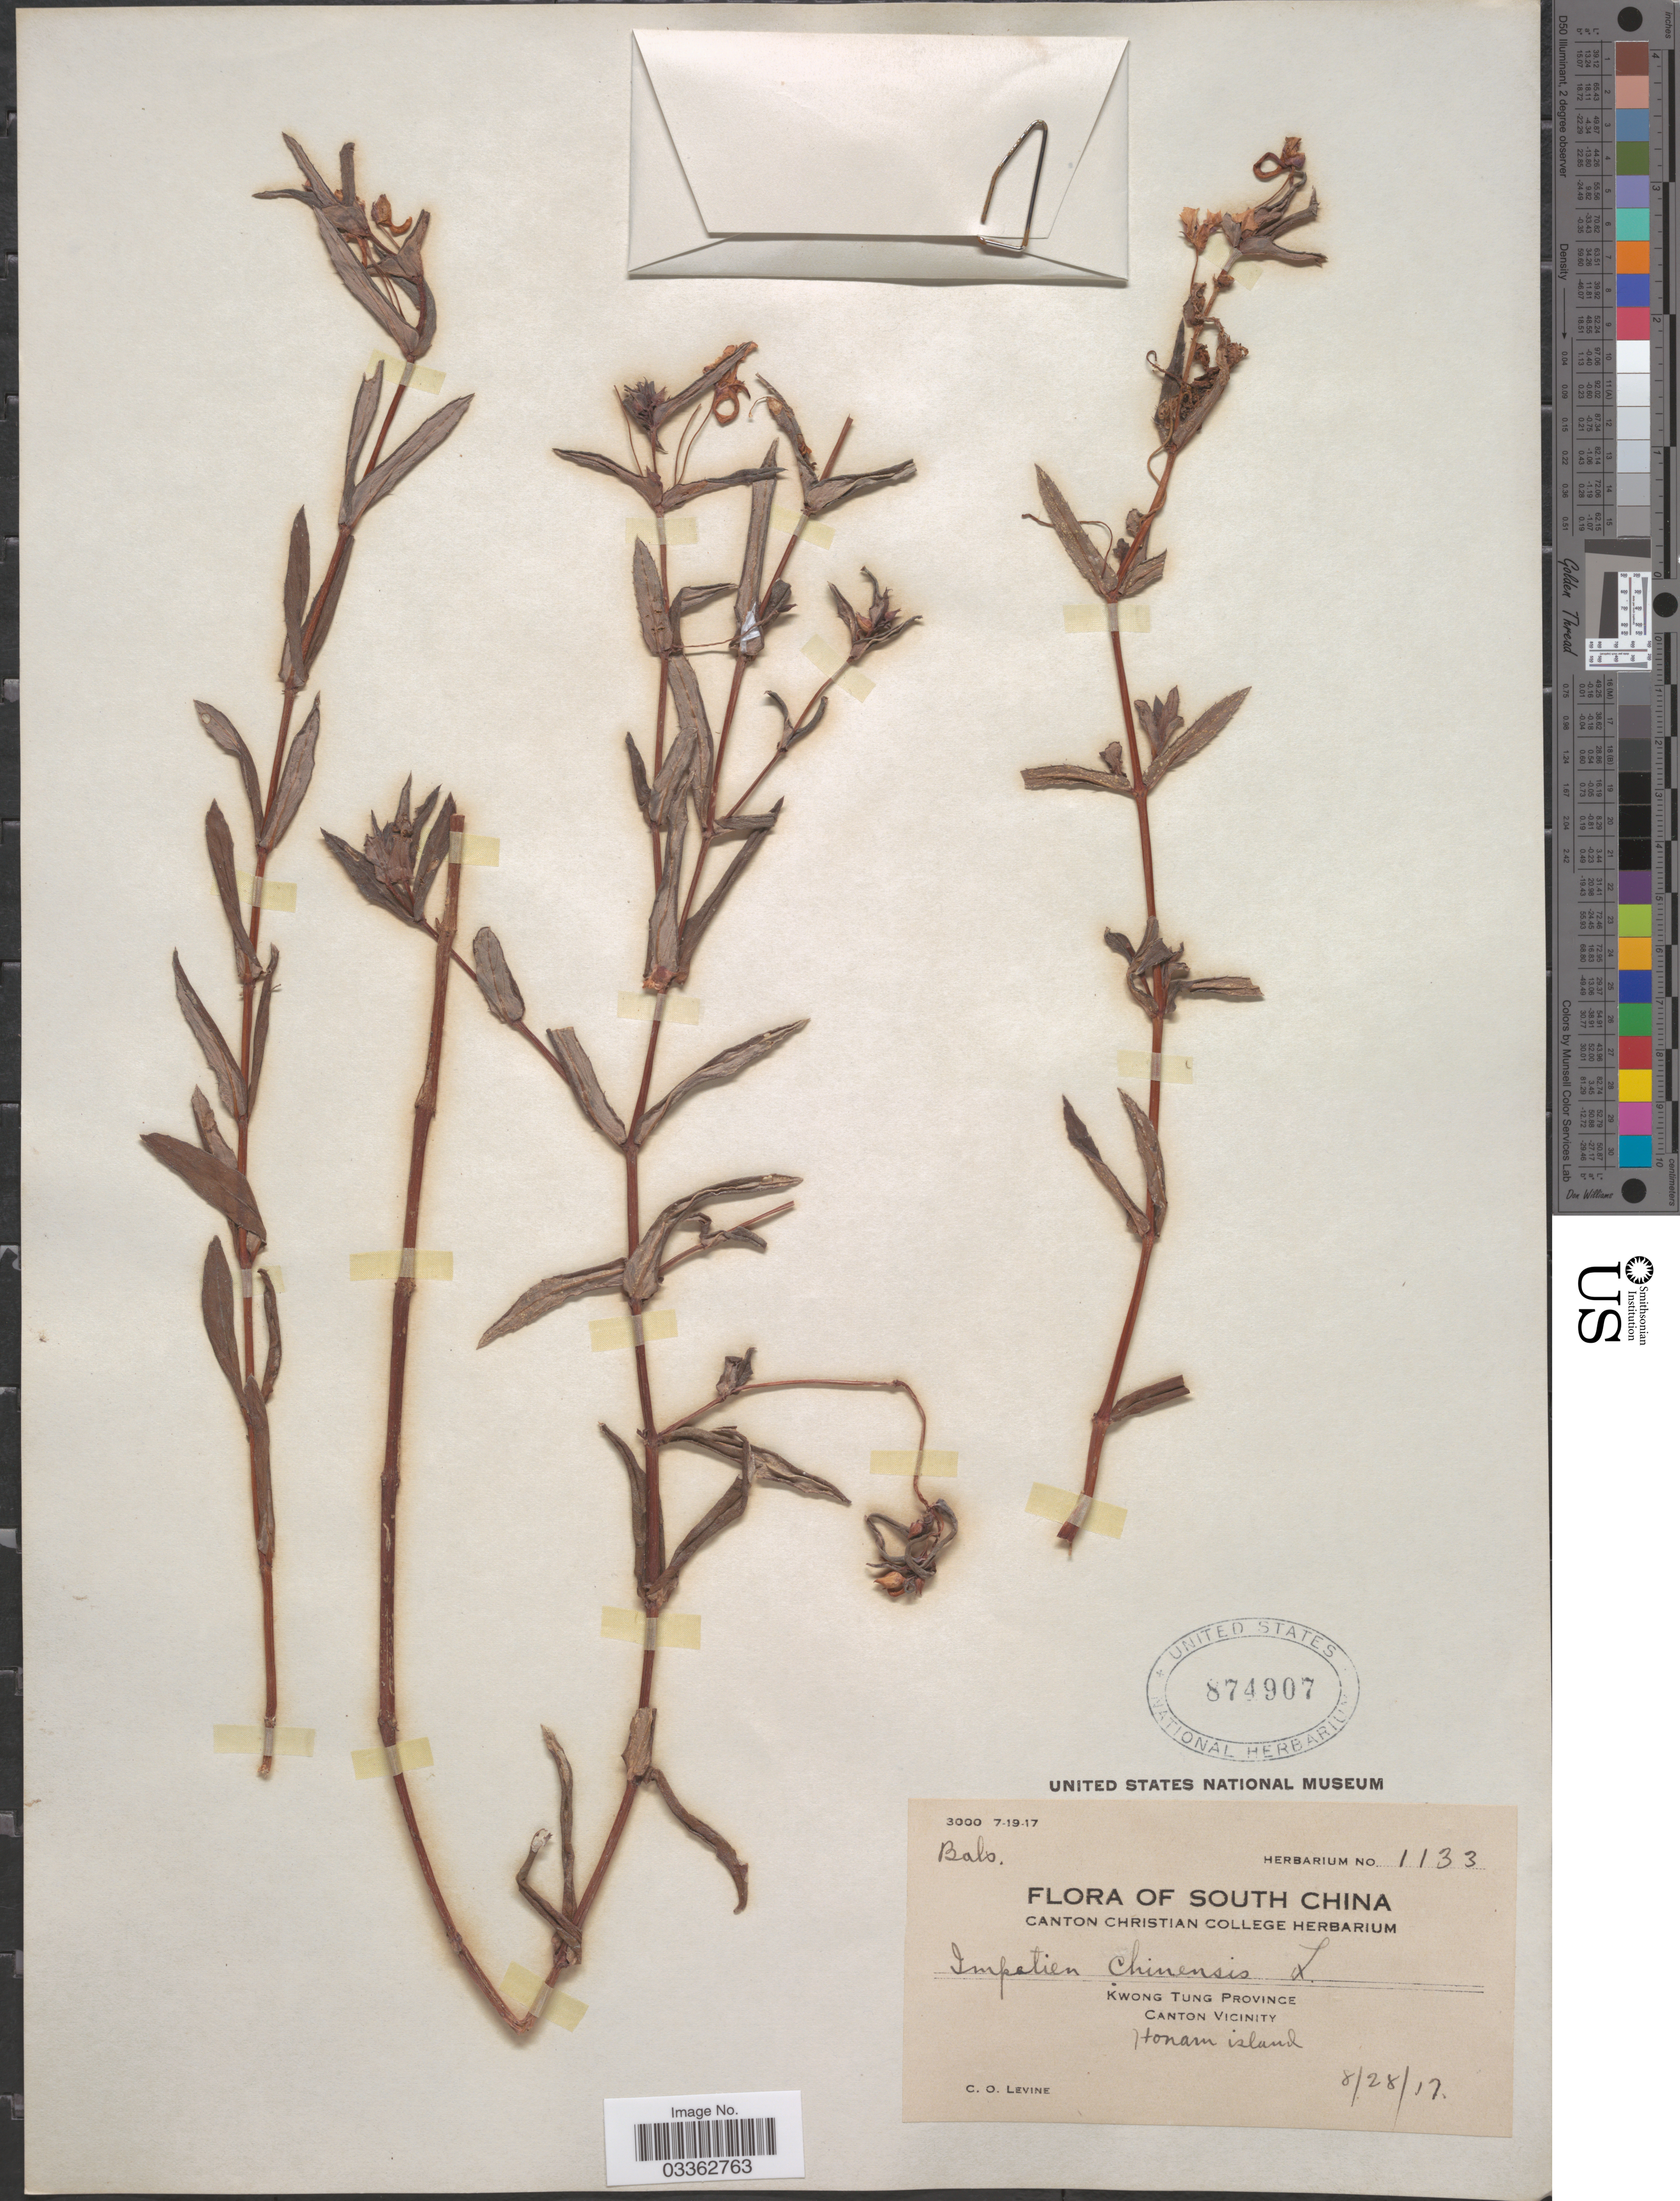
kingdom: Plantae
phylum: Tracheophyta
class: Magnoliopsida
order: Ericales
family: Balsaminaceae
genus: Impatiens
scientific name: Impatiens chinensis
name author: L.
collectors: C. O. Levine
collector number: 1133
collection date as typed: Transcribed d/m/y: 28/8/17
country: China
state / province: Guangdong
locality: Kwong Tung Province, Canton Vicinity. Honam Island.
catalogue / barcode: US 874907